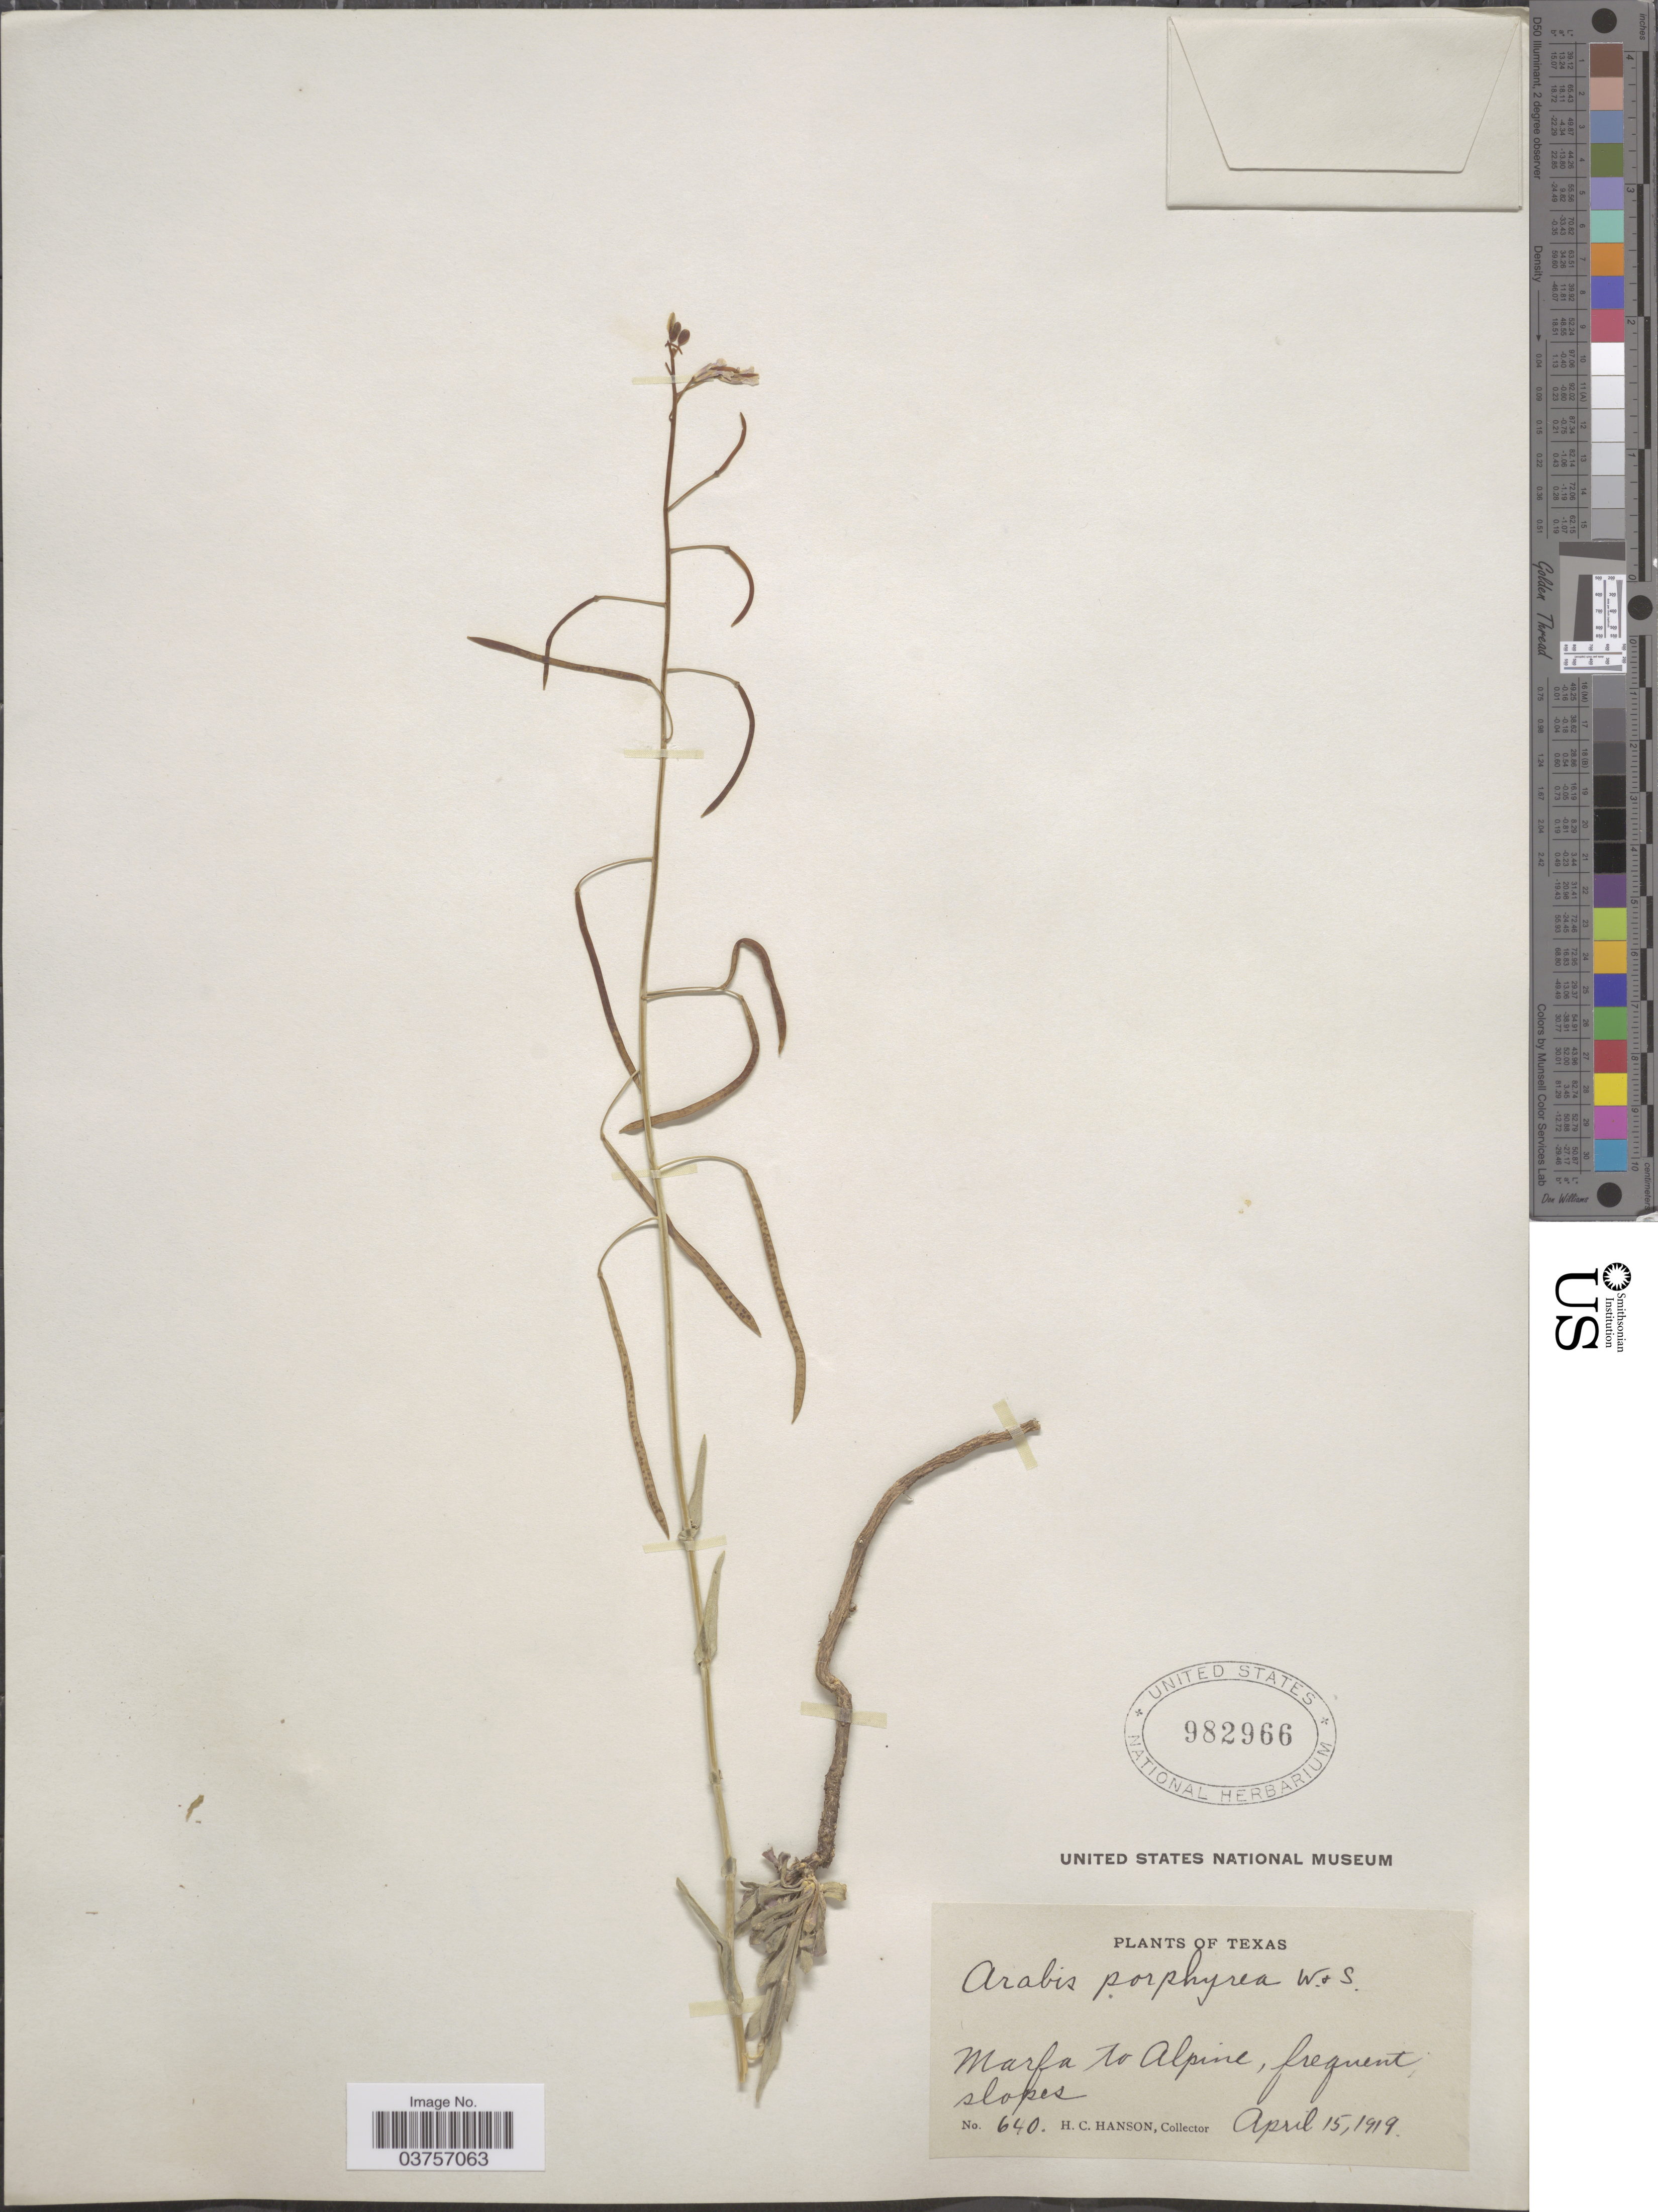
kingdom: Plantae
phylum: Tracheophyta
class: Magnoliopsida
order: Brassicales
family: Brassicaceae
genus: Arabis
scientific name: Arabis fendleri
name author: (S. Watson) Greene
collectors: H. Hanson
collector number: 640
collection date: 1919-04-15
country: United States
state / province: Texas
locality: Marfa to Alpine, frequent slopes.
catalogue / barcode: US 982966